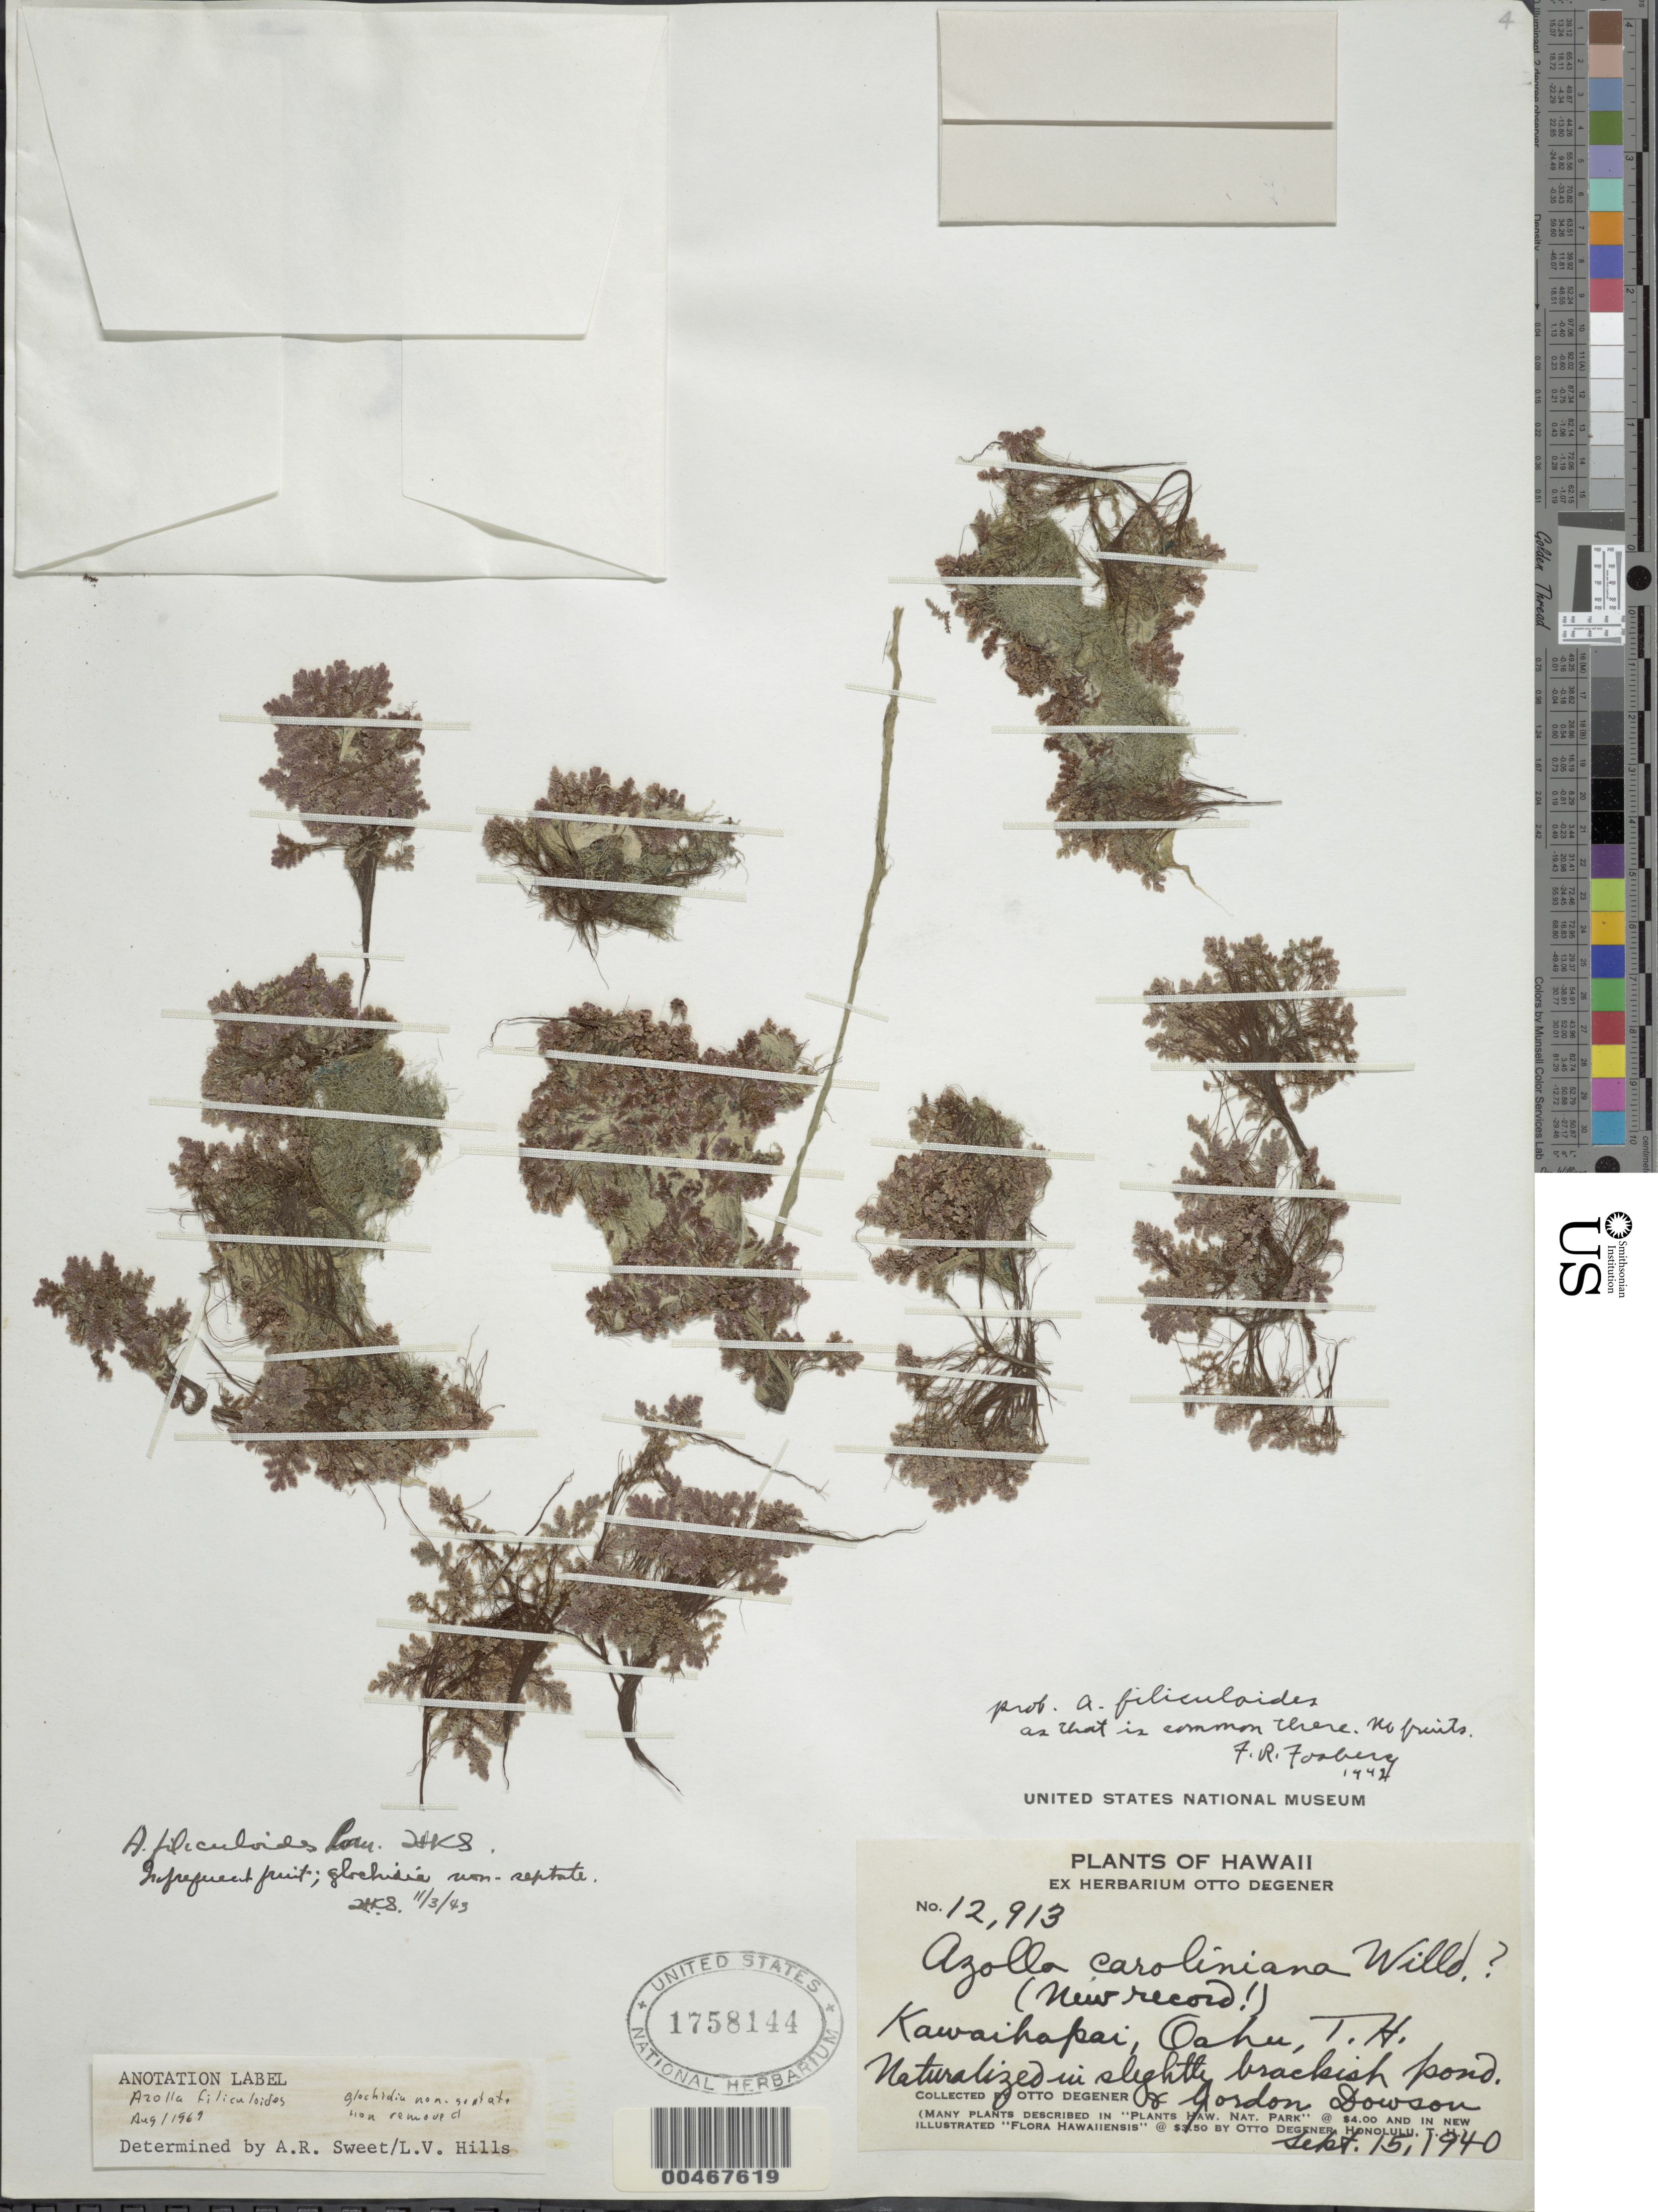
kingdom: Plantae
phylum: Tracheophyta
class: Polypodiopsida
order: Salviniales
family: Salviniaceae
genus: Azolla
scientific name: Azolla filiculoides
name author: Lam.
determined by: Sweet, H. R.; Hills, H. G.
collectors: O. Degener & G. Dowson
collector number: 12913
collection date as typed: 15 Sep 1940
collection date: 1940-09-15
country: United States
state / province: Hawaii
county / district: Honolulu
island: Oahu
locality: Kawaihapai.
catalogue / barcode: US 1758144